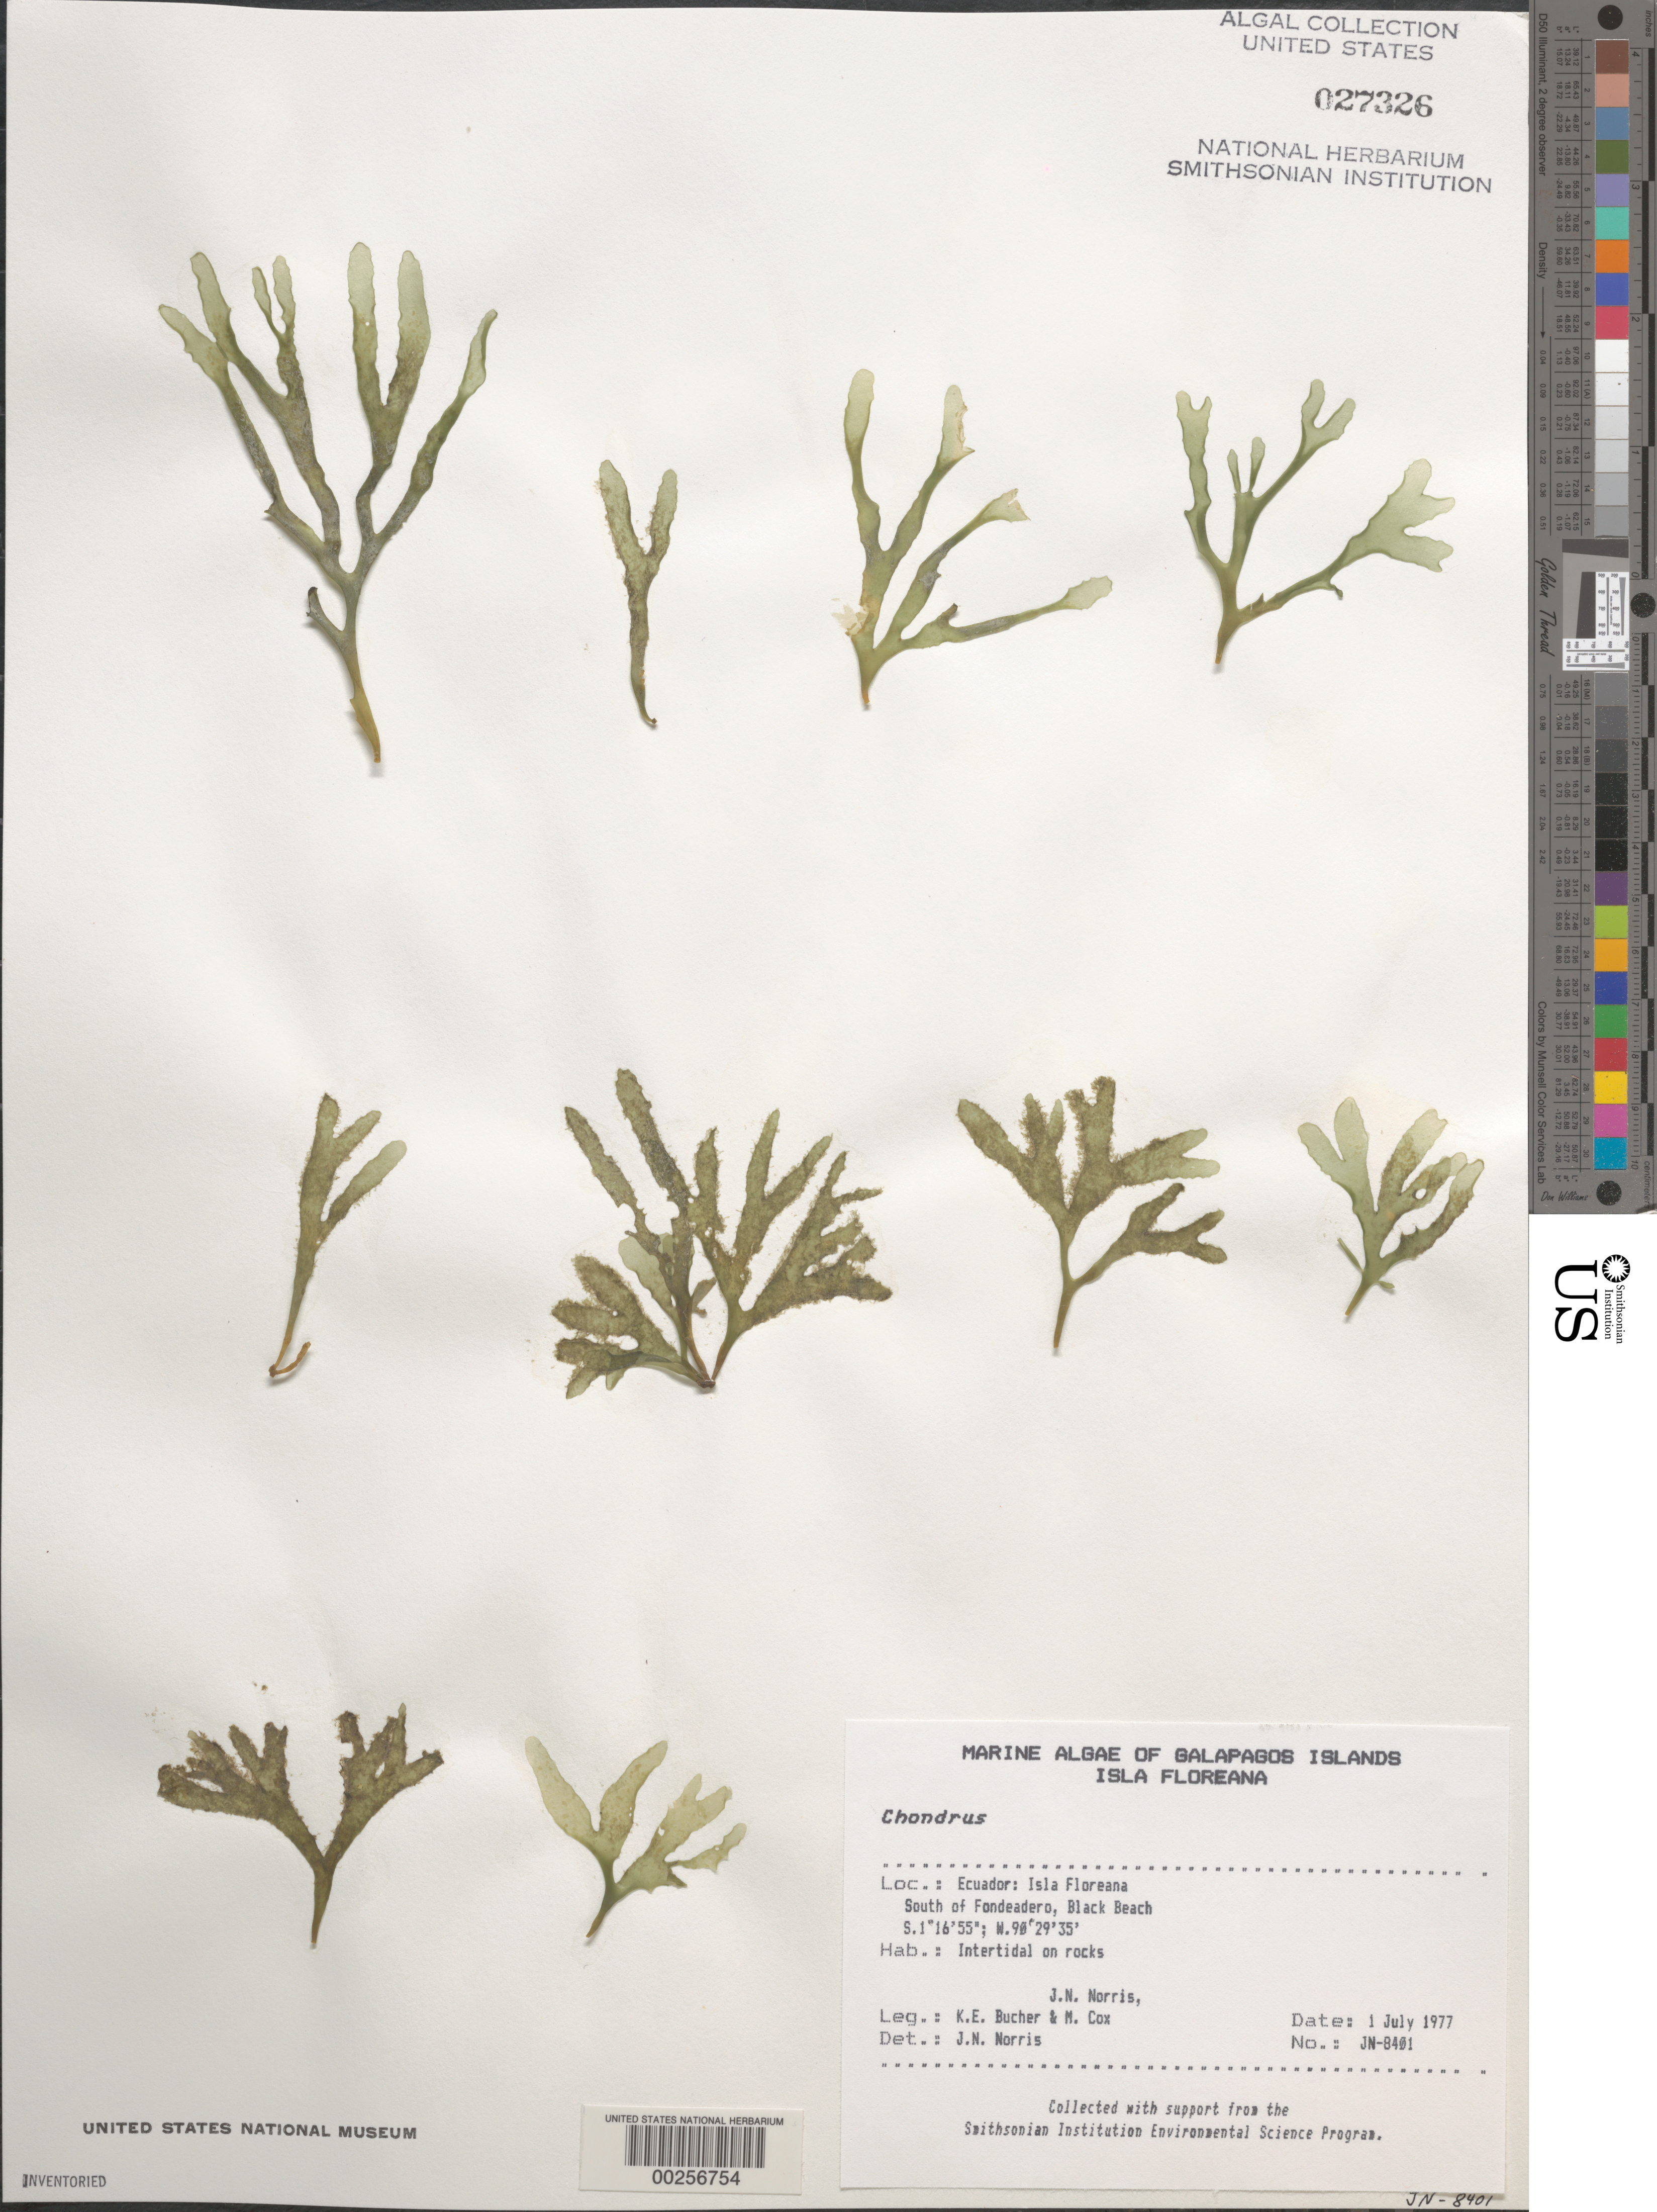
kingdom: Plantae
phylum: Rhodophyta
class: Florideophyceae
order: Gigartinales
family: Gigartinaceae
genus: Chondrus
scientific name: Chondrus sp.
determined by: Norris, James N.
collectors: J. N. Norris, K. E. Bucher & M. Cox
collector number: JN-8401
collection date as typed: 01 Jul 1977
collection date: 1977-07-01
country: Ecuador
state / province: Colón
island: Floreana [Charles, Santa Maria]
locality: Black Beach south of Fondeadero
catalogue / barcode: US 27326